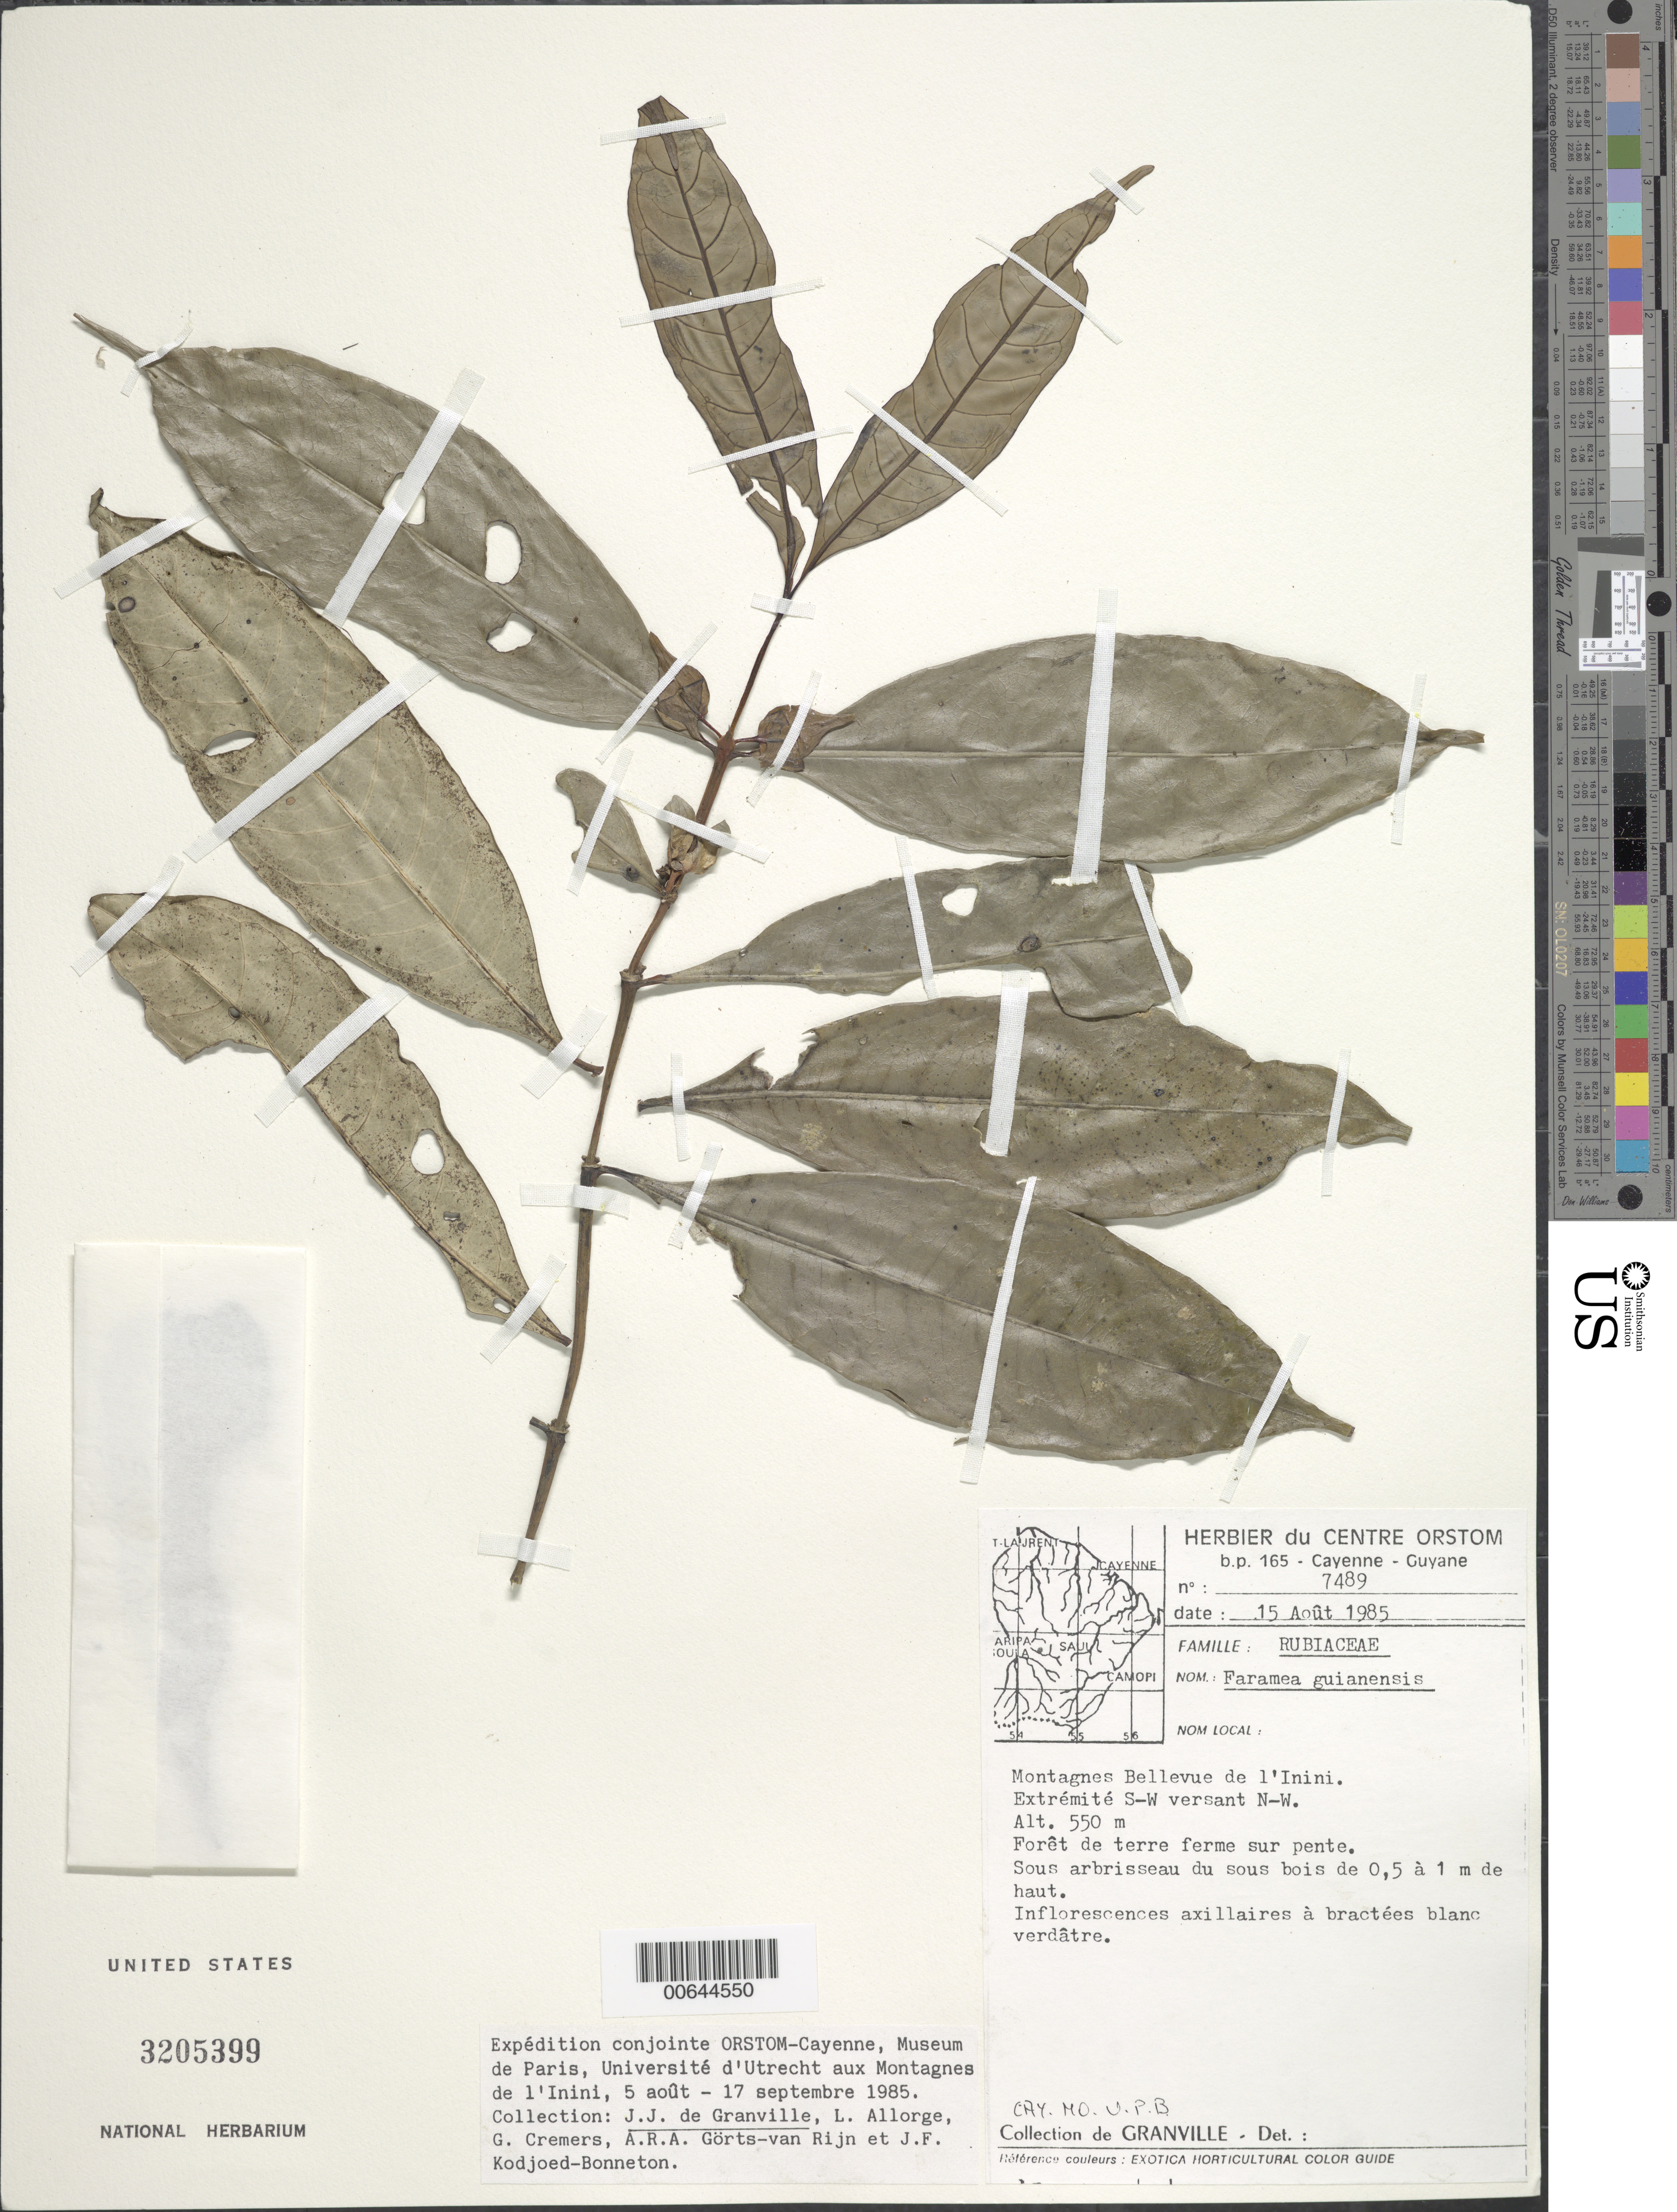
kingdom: Plantae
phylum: Tracheophyta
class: Magnoliopsida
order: Gentianales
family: Rubiaceae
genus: Faramea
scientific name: Faramea guianensis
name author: (Aubl.) Bremek.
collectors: J.-J. de Granville, L. Allorge, G. Cremers, A. .R. A. Görts-van Rijn & J. Kodjoed-Bonneton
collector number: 7489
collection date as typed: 15-Aug-85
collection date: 1985-08-15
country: French Guiana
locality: Montagnes Bellevue de l'Inini, extrémité S-W versant N-W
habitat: Foret de terre ferme sur pente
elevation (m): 550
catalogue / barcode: US 3205399